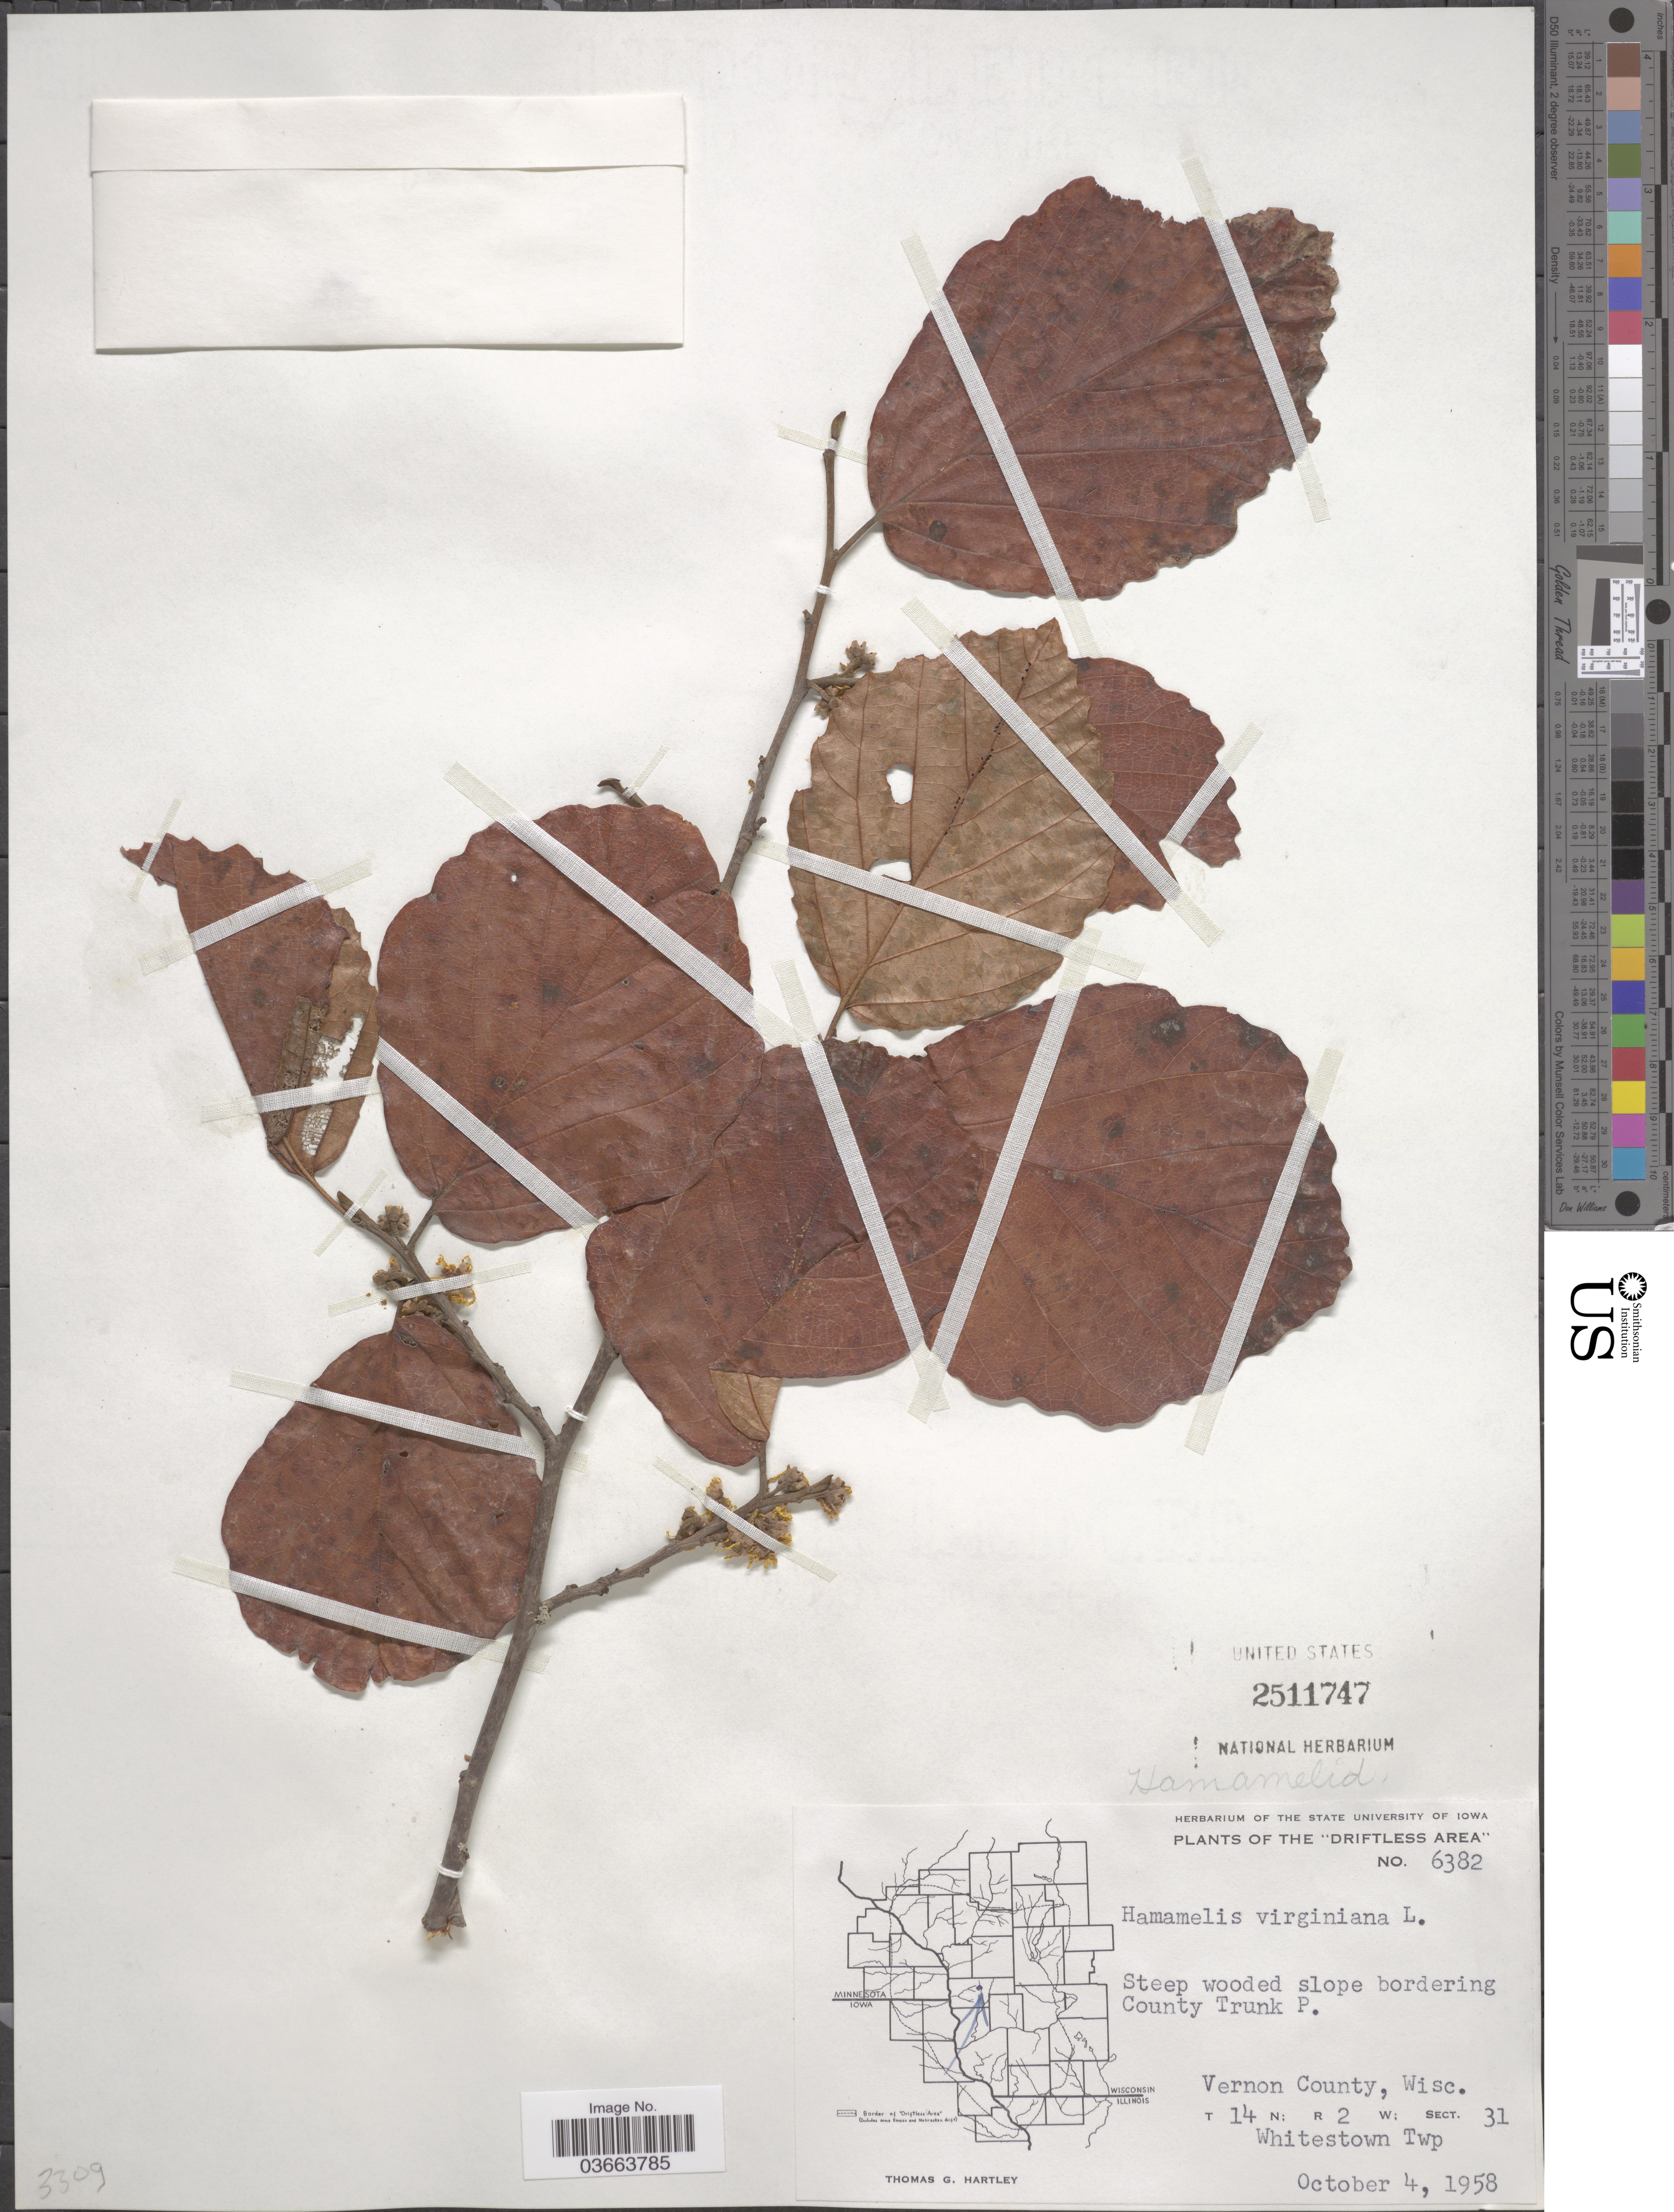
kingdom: Plantae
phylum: Tracheophyta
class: Magnoliopsida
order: Saxifragales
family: Hamamelidaceae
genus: Hamamelis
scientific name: Hamamelis virginiana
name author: L.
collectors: T. G. Hartley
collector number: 6382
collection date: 1958-10-04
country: United States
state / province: Wisconsin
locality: Driftless Area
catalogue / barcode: US 2511747